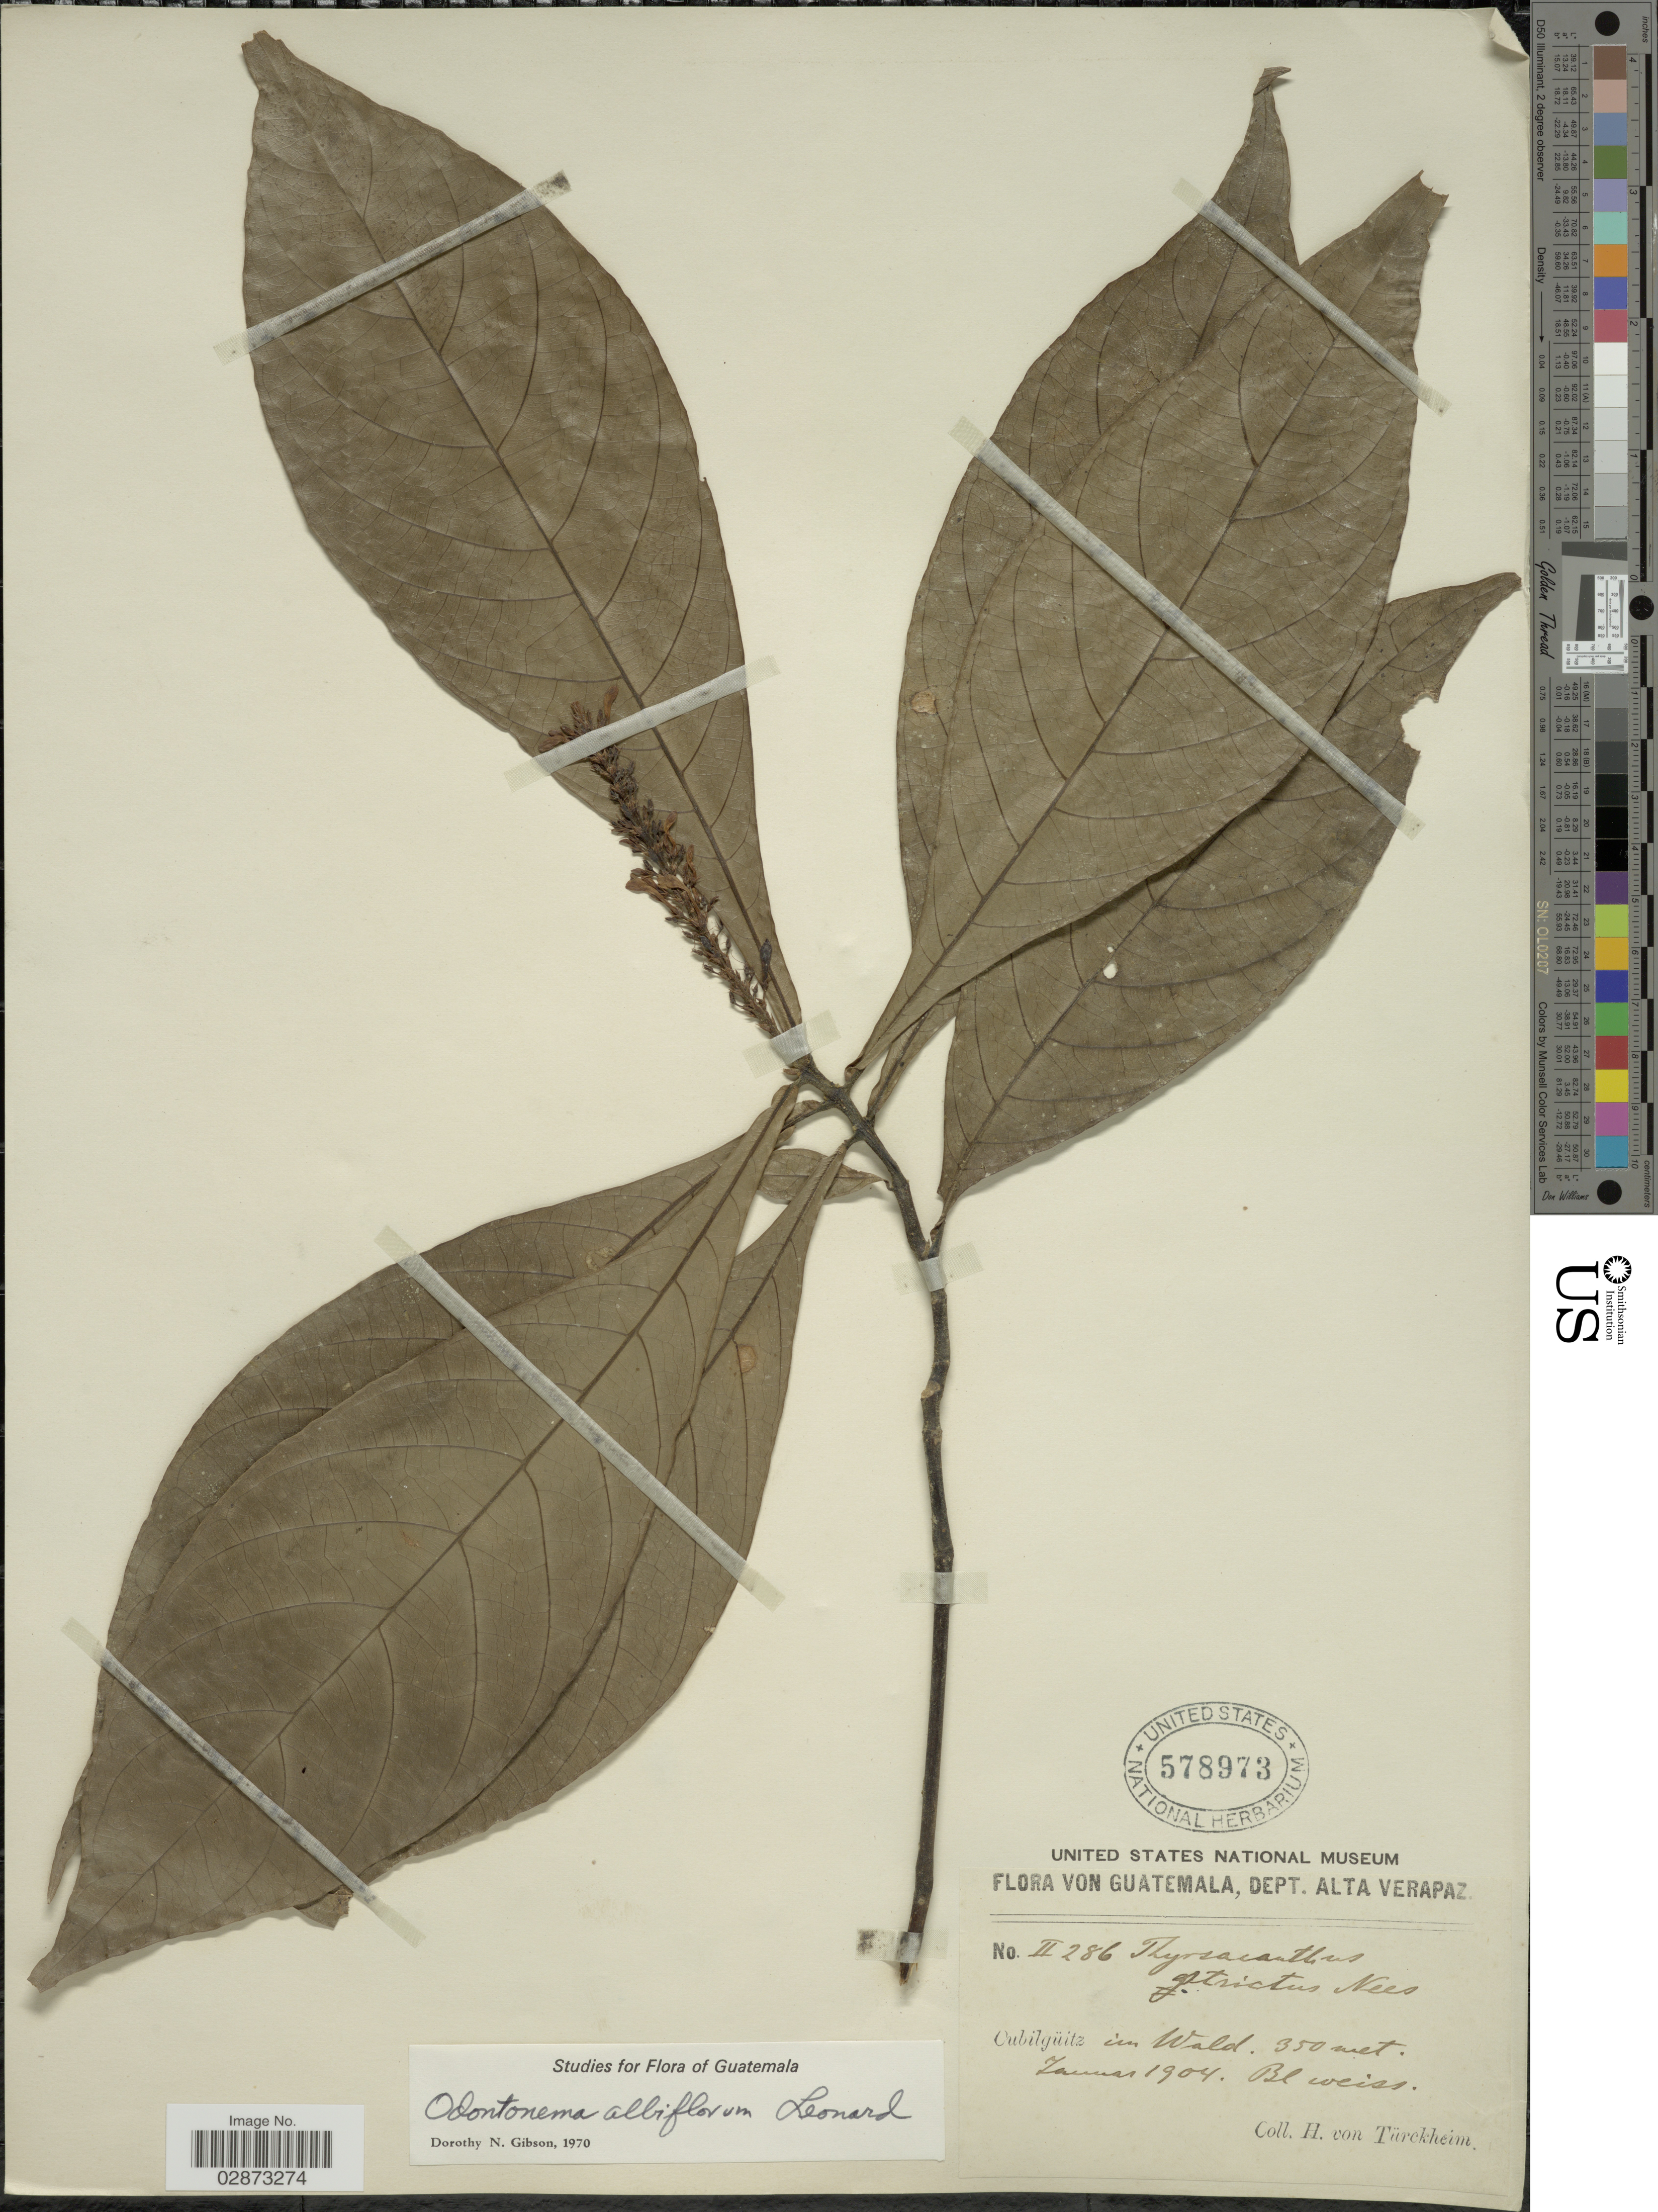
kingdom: Plantae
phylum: Tracheophyta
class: Magnoliopsida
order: Lamiales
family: Acanthaceae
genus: Odontonema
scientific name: Odontonema albiflorum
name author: Leonard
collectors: H. von Türckheim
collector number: II286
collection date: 1904-01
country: Guatemala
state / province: Alta Verapaz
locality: Dept. Alta Verapaz. Cubilgüitz im Wald.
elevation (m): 350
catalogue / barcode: US 578973